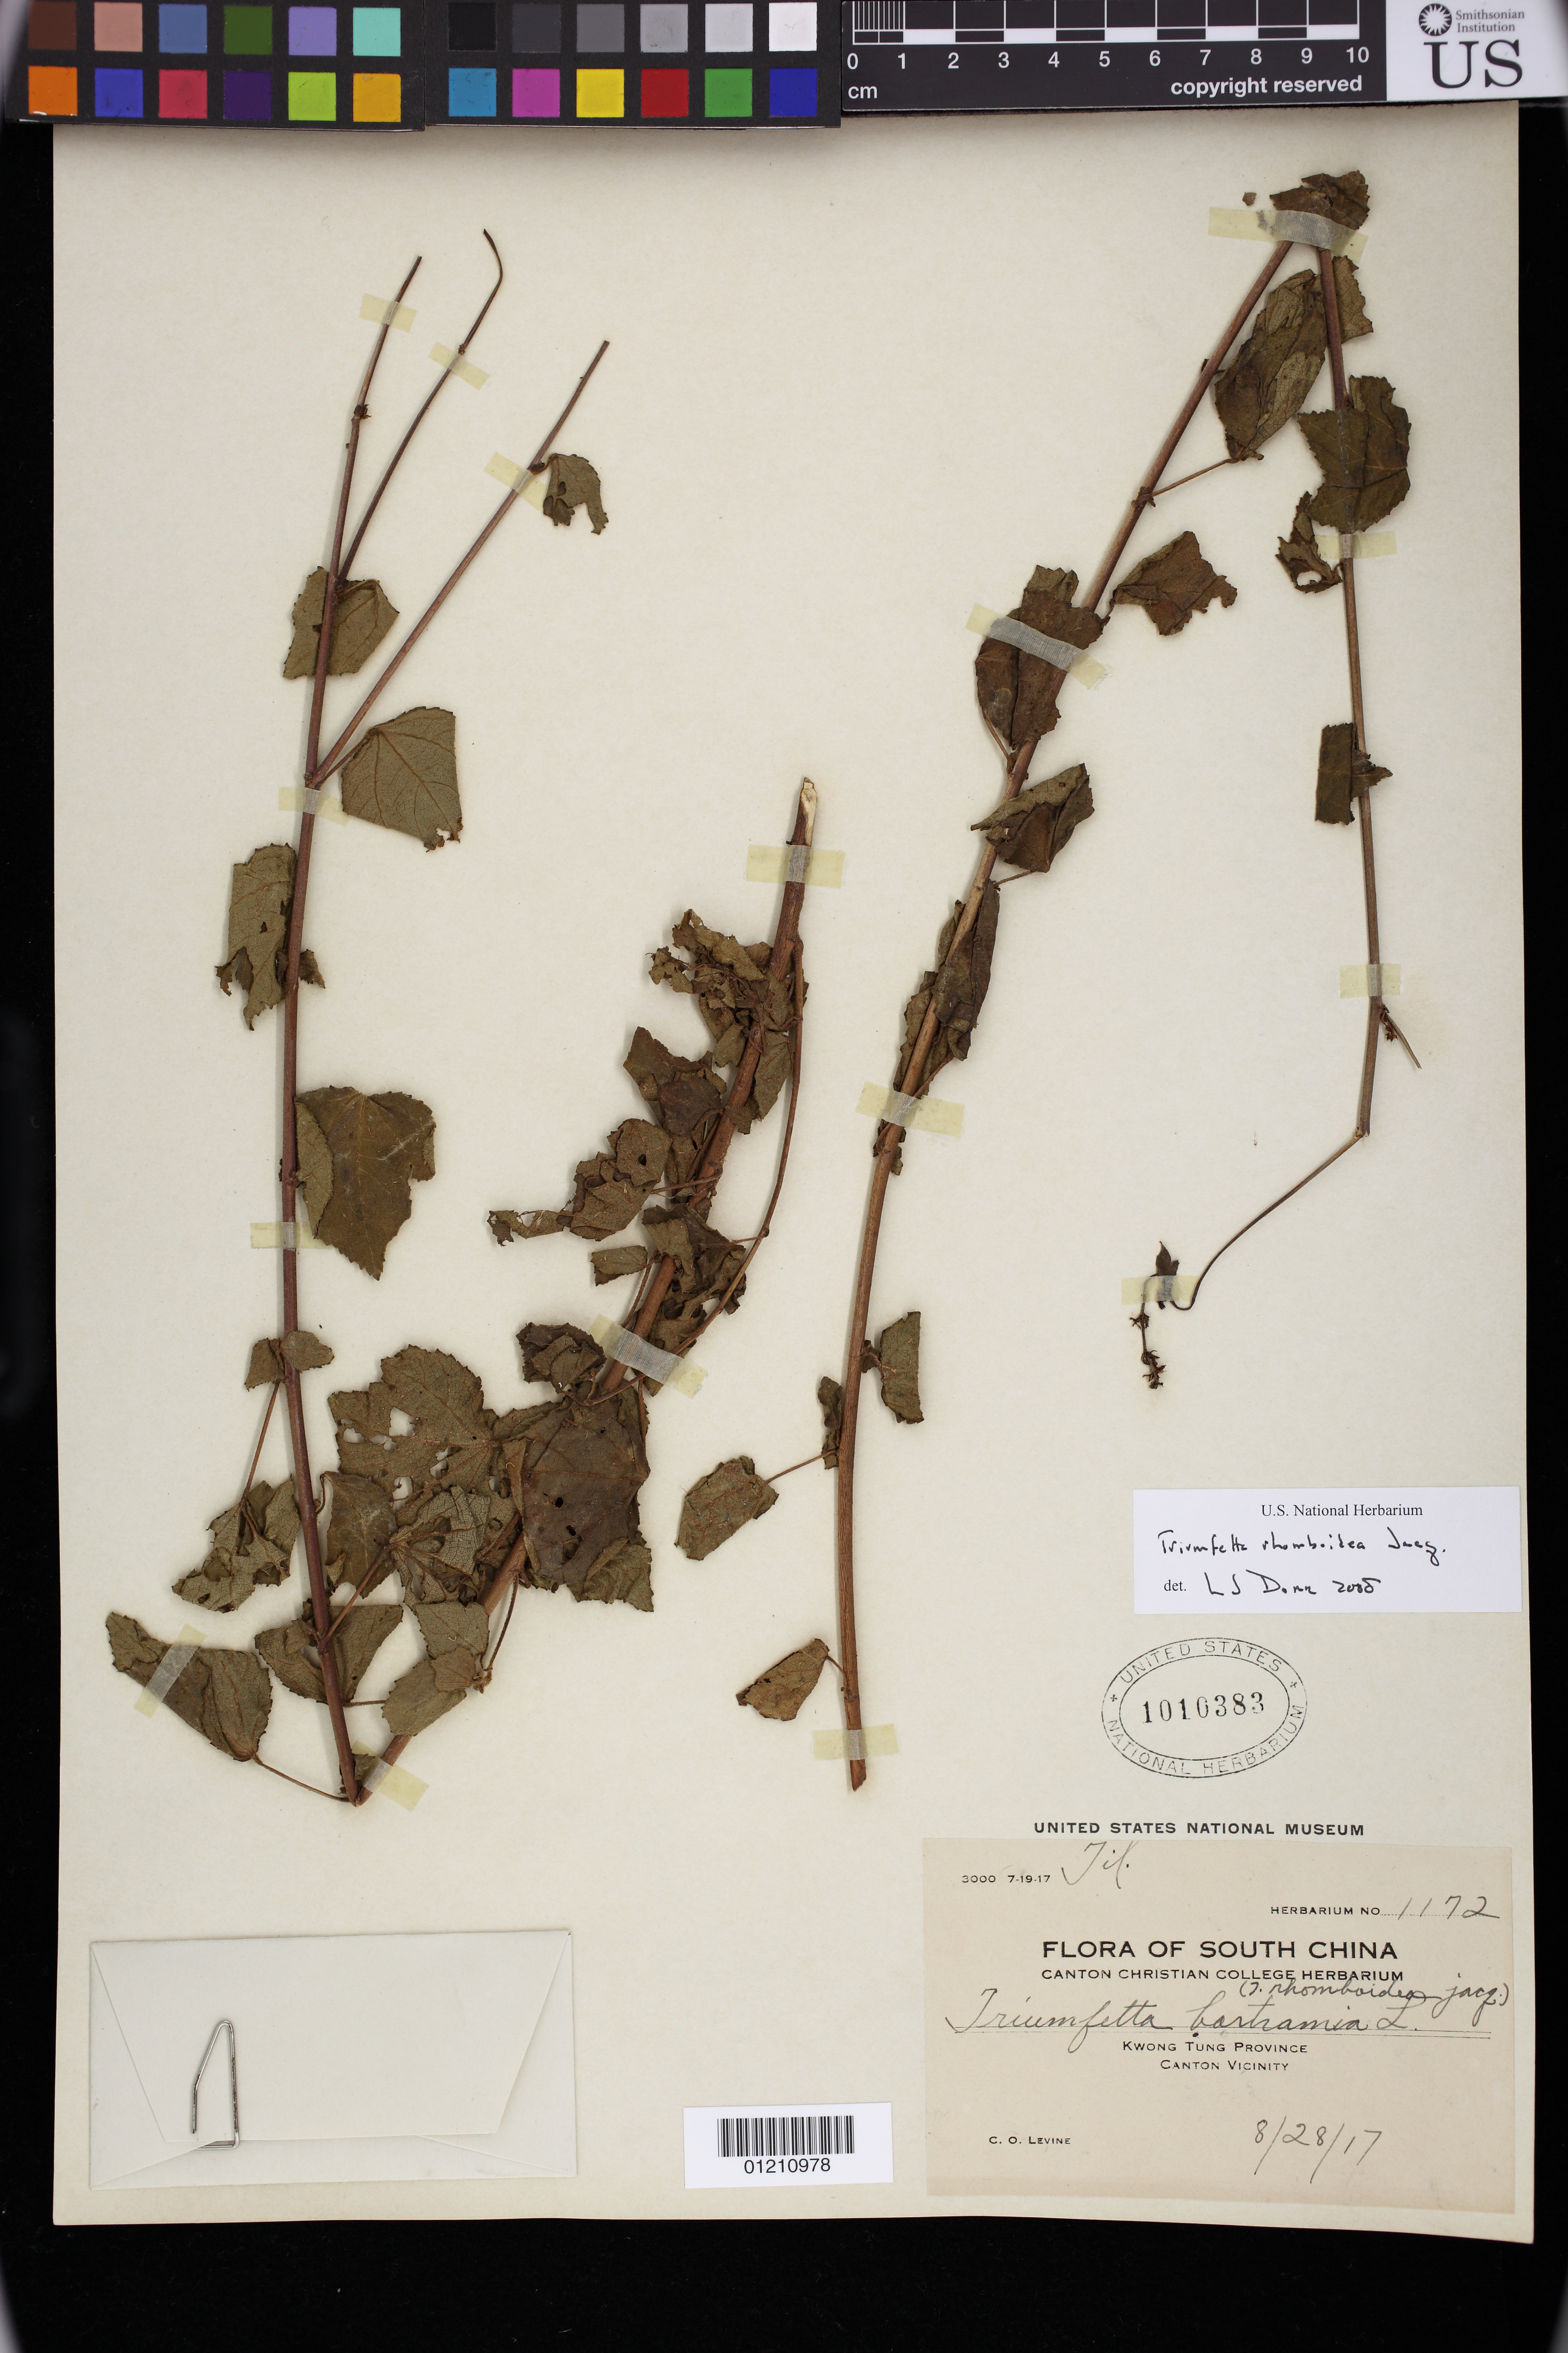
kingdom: Plantae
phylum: Tracheophyta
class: Magnoliopsida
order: Malvales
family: Malvaceae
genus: Triumfetta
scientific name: Triumfetta rhomboidea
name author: Jacq.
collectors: C. O. Levine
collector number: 1172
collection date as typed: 28 Aug 1917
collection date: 1917-08-28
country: China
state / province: Guangdong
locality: South China, Kwong Tung Province. Canton Vicinity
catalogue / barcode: US 1010383